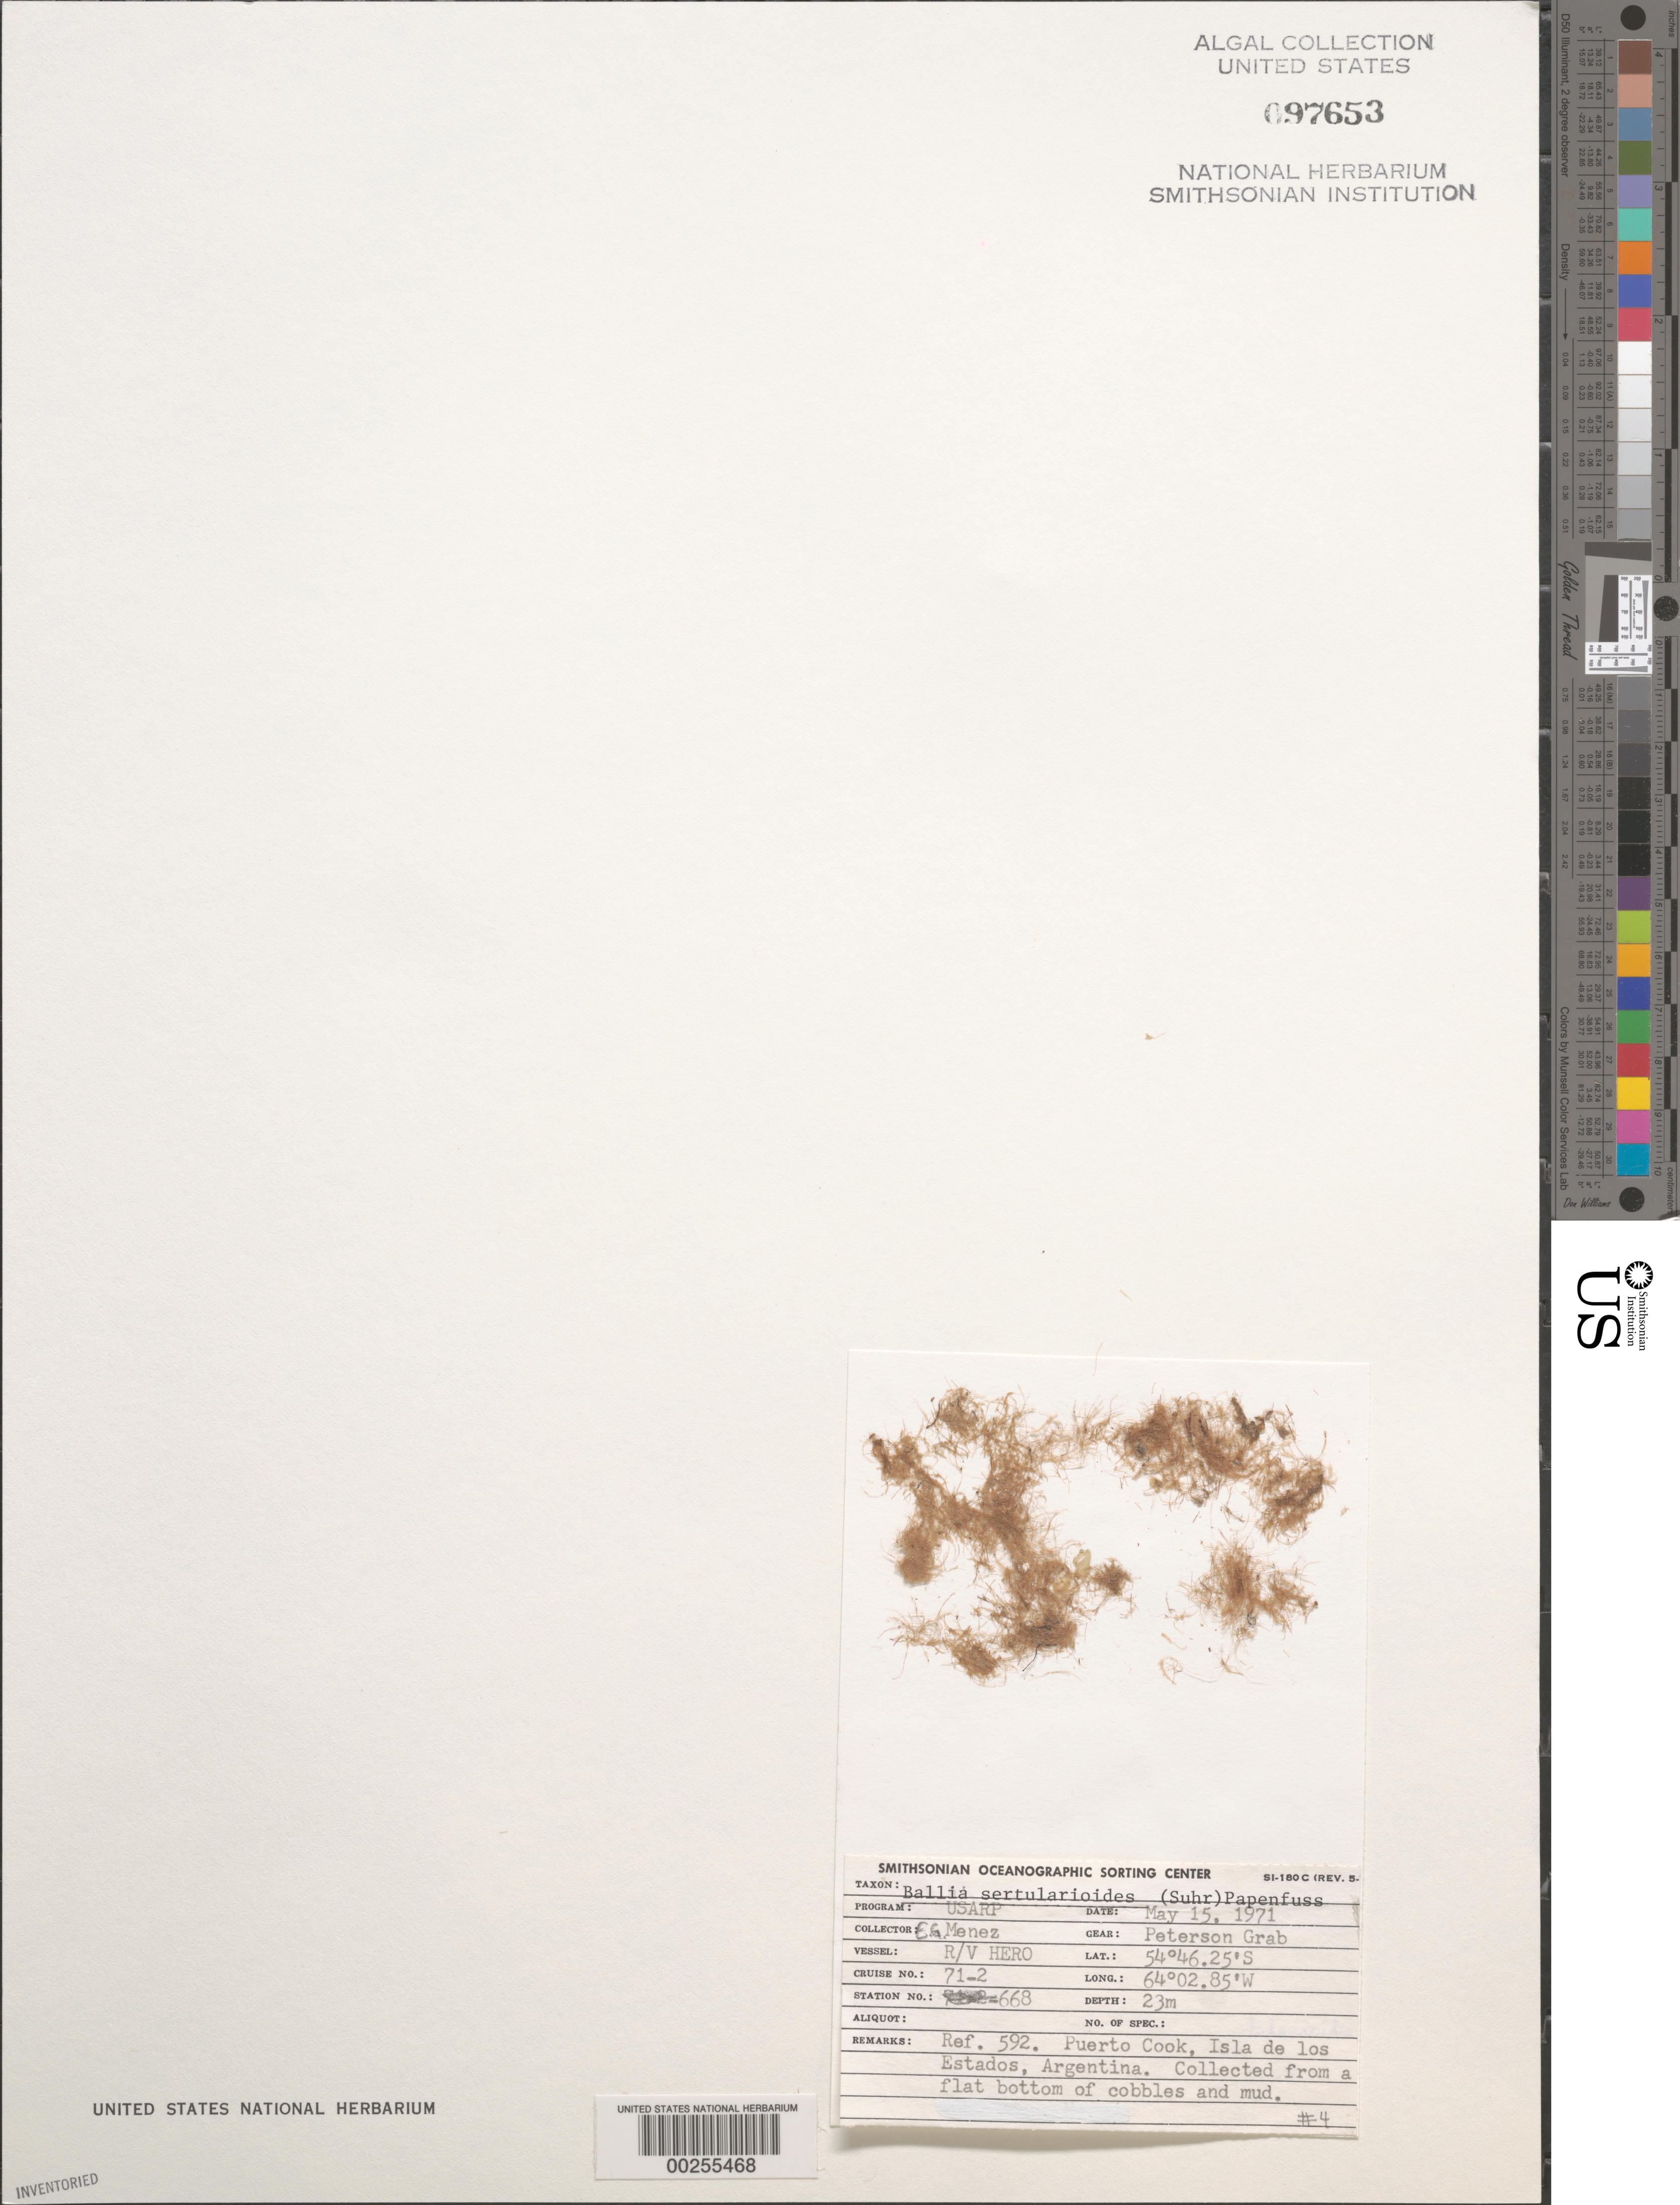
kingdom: Plantae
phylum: Rhodophyta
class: Florideophyceae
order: Balliales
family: Balliaceae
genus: Ballia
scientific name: Ballia sertularioides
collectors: Meñez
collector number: Station 668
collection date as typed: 15 May 1971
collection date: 1971-05-15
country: Argentina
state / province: Tierra del Fuego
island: Isla de los Estados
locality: Puerto Cook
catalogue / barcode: US 97653